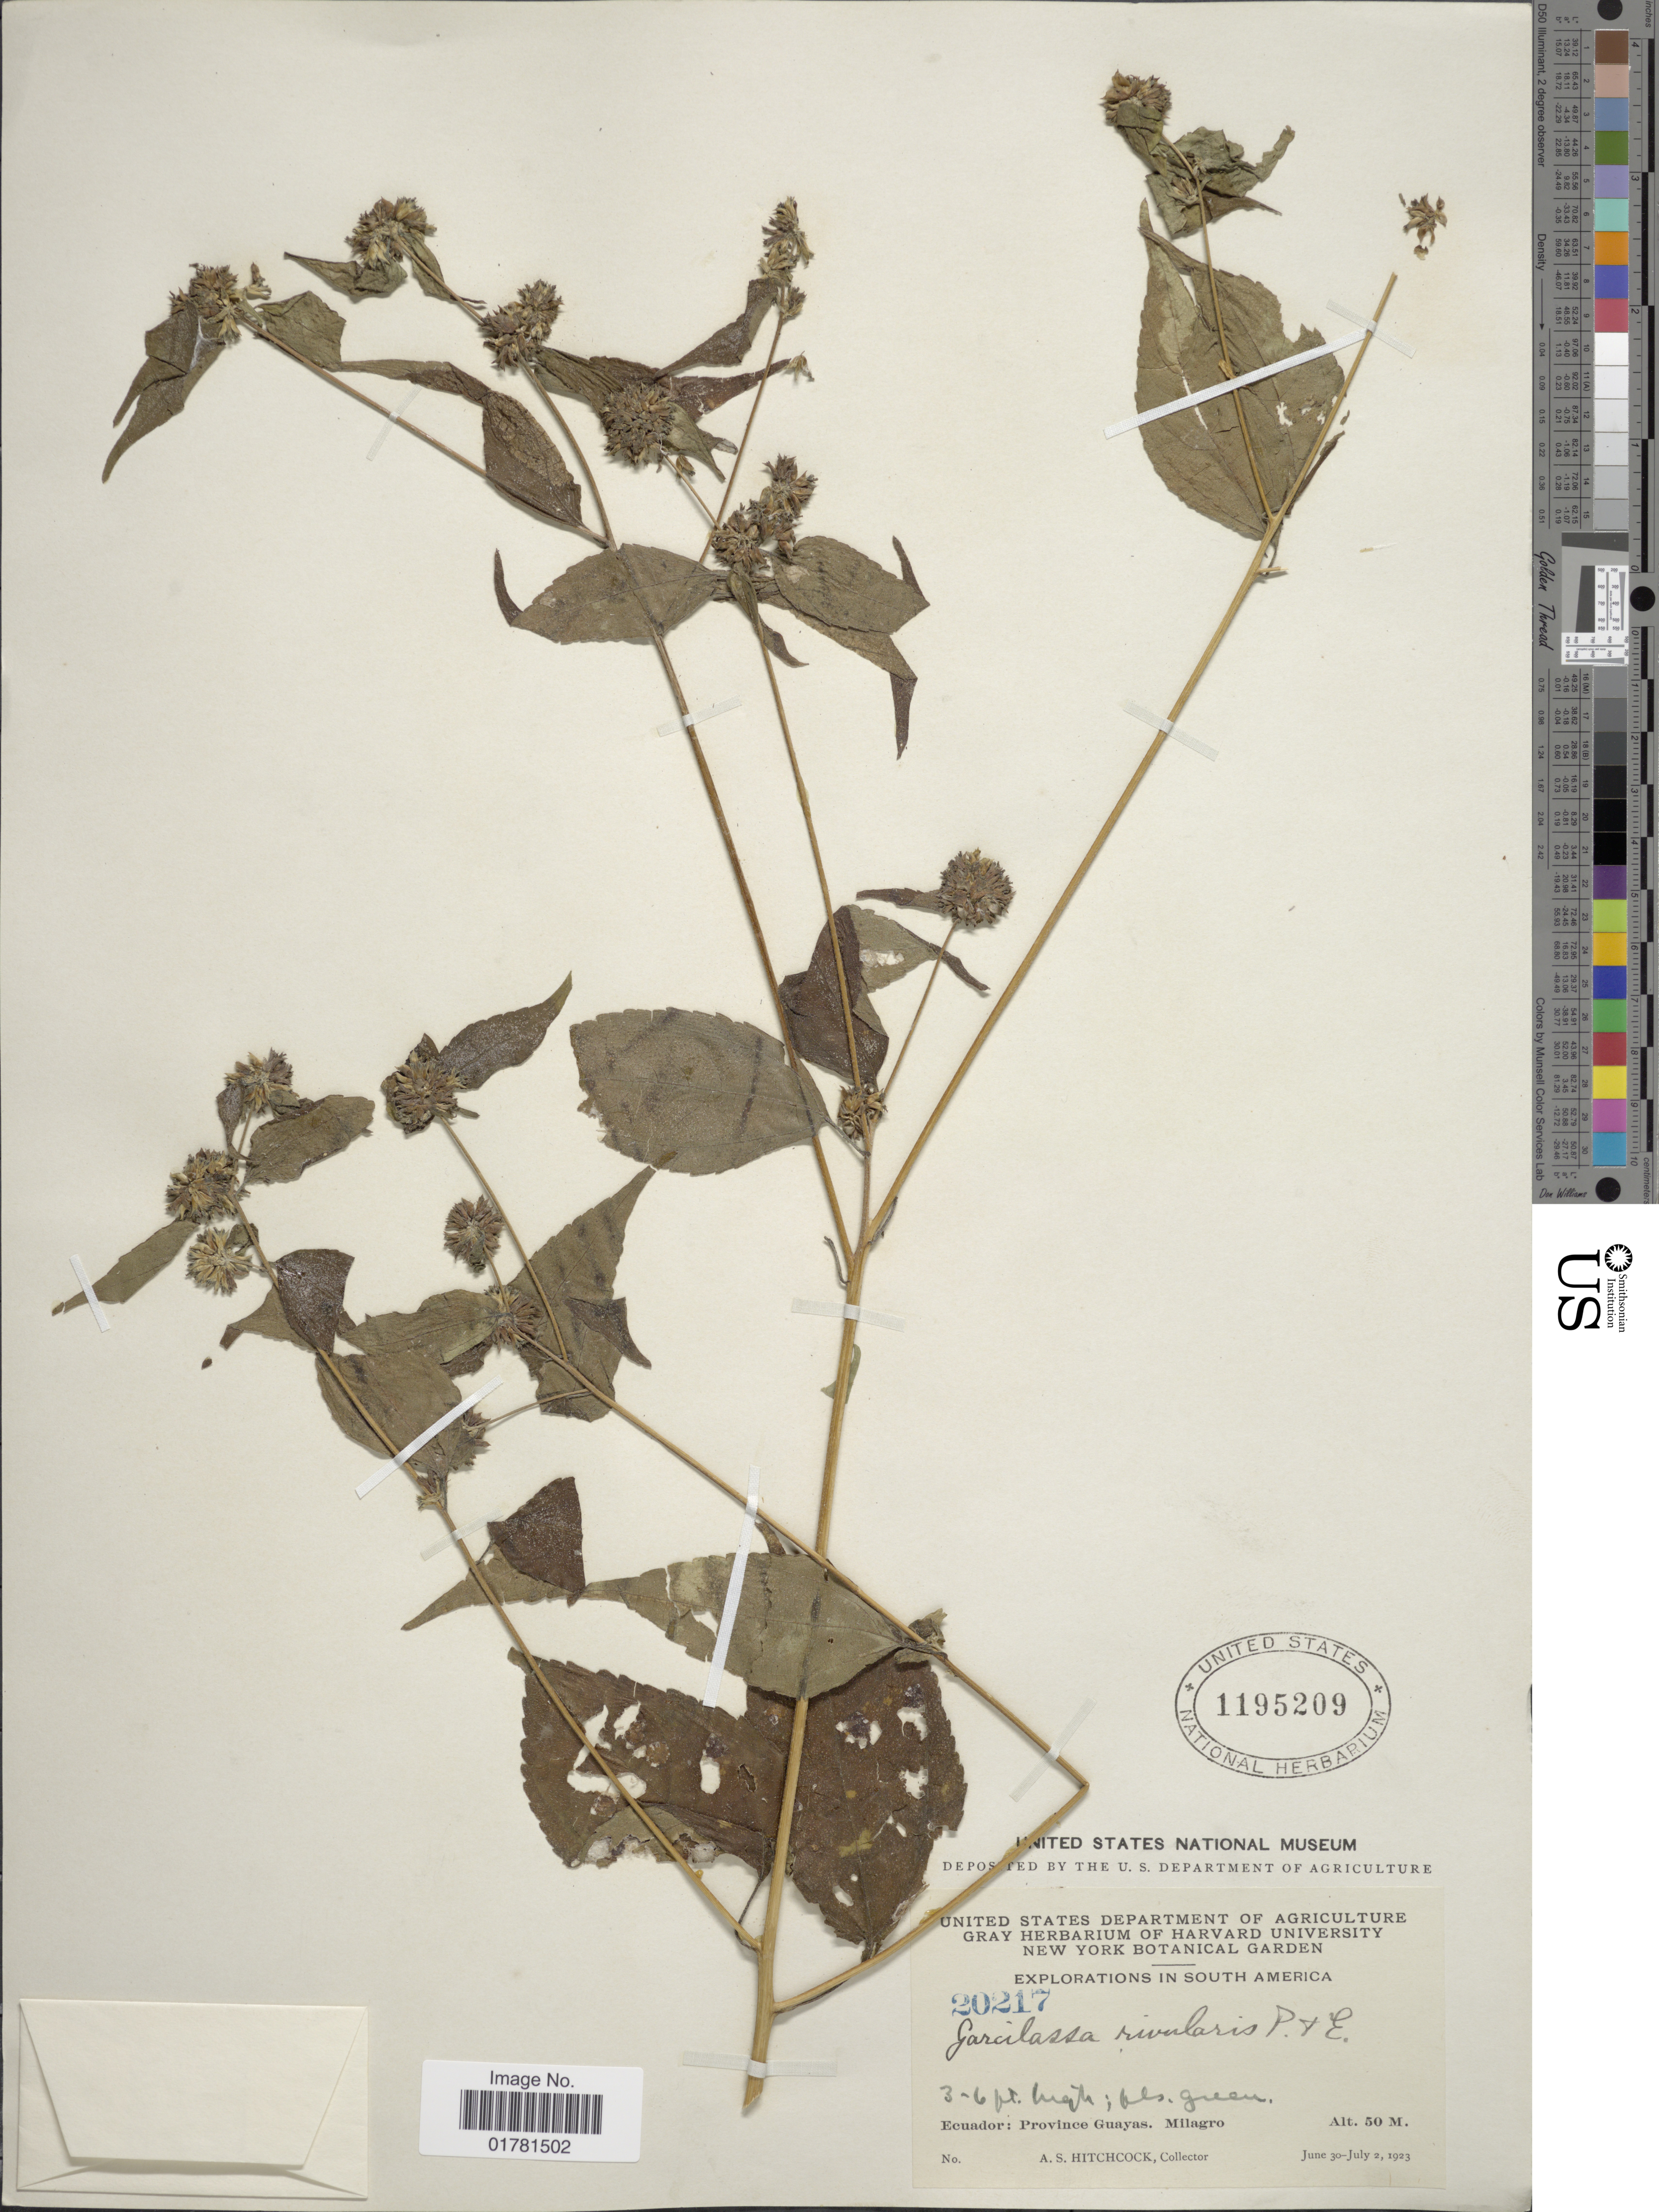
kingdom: Plantae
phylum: Tracheophyta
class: Magnoliopsida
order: Asterales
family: Asteraceae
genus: Garcilassa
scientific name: Garcilassa rivularis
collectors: A. S. Hitchcock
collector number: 20217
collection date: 1923-06-30/1923-07-02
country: Ecuador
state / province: Guayas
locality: Milagro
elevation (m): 50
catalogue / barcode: US 1195209